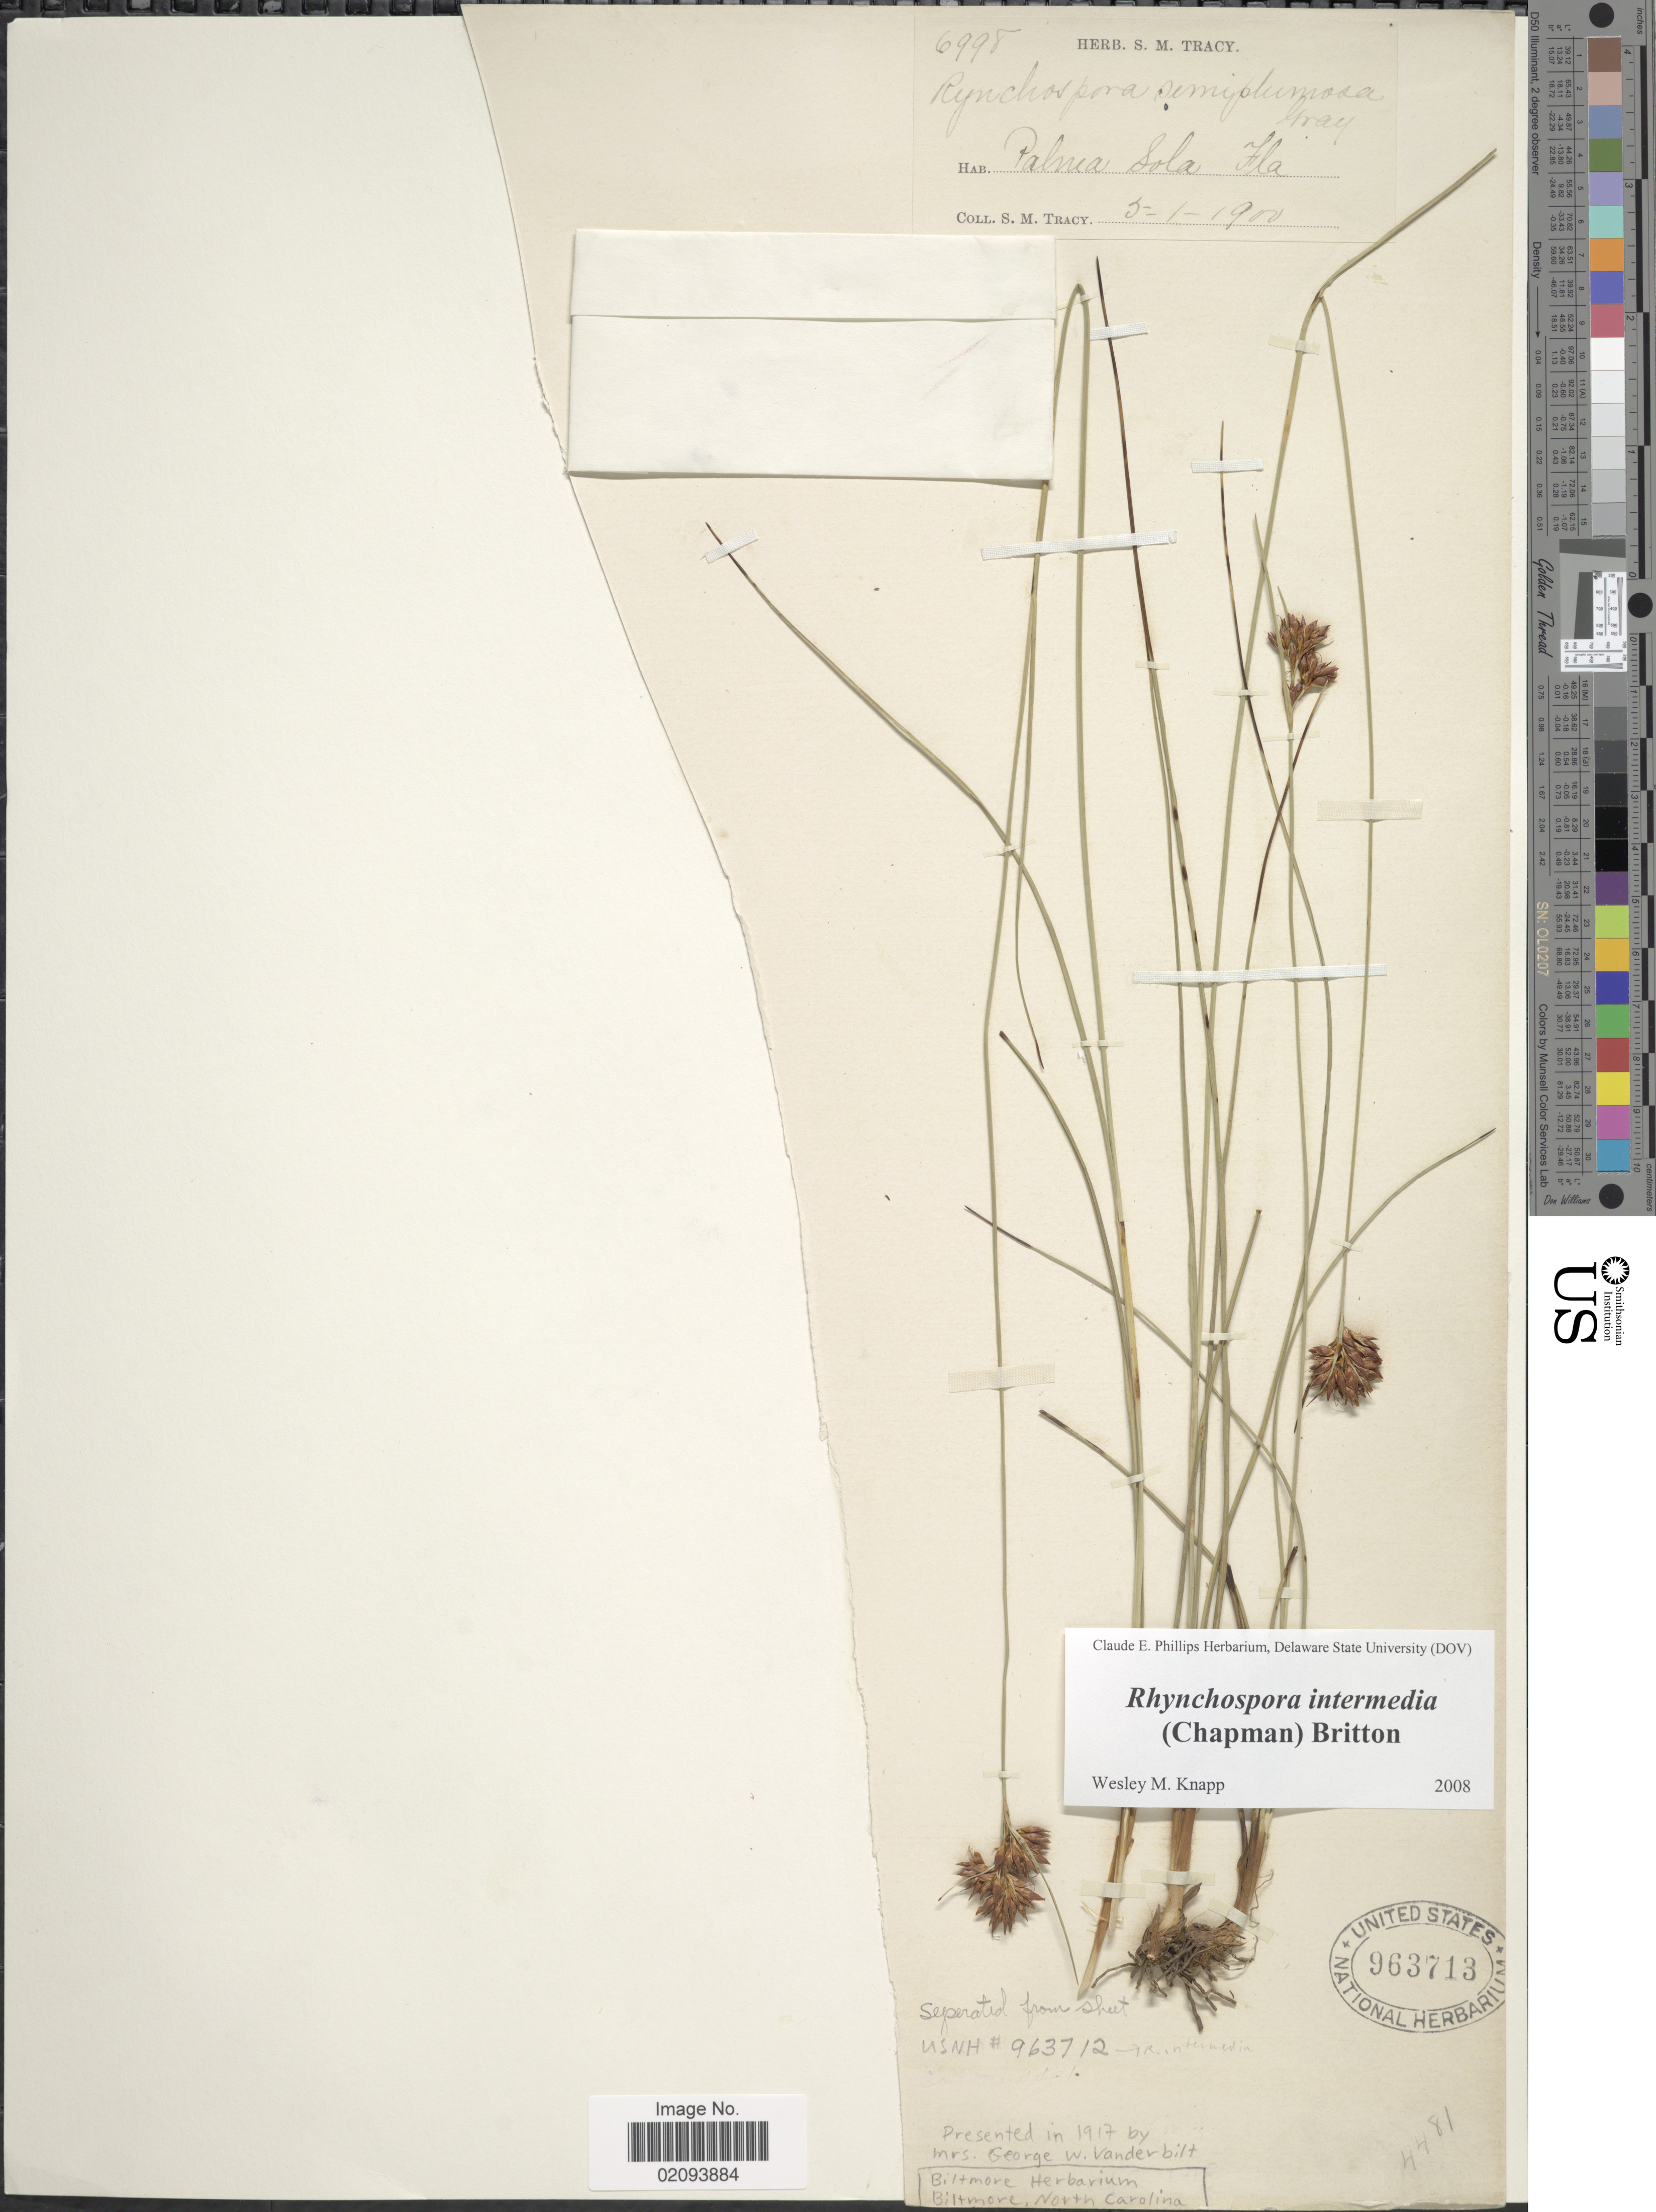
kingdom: Plantae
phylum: Tracheophyta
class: Liliopsida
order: Poales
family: Cyperaceae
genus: Rhynchospora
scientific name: Rhynchospora intermedia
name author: (Chapm.) Britton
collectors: S. M. Tracy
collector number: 6998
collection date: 1900-05-01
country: United States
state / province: Florida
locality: Palma Sola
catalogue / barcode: US 963713